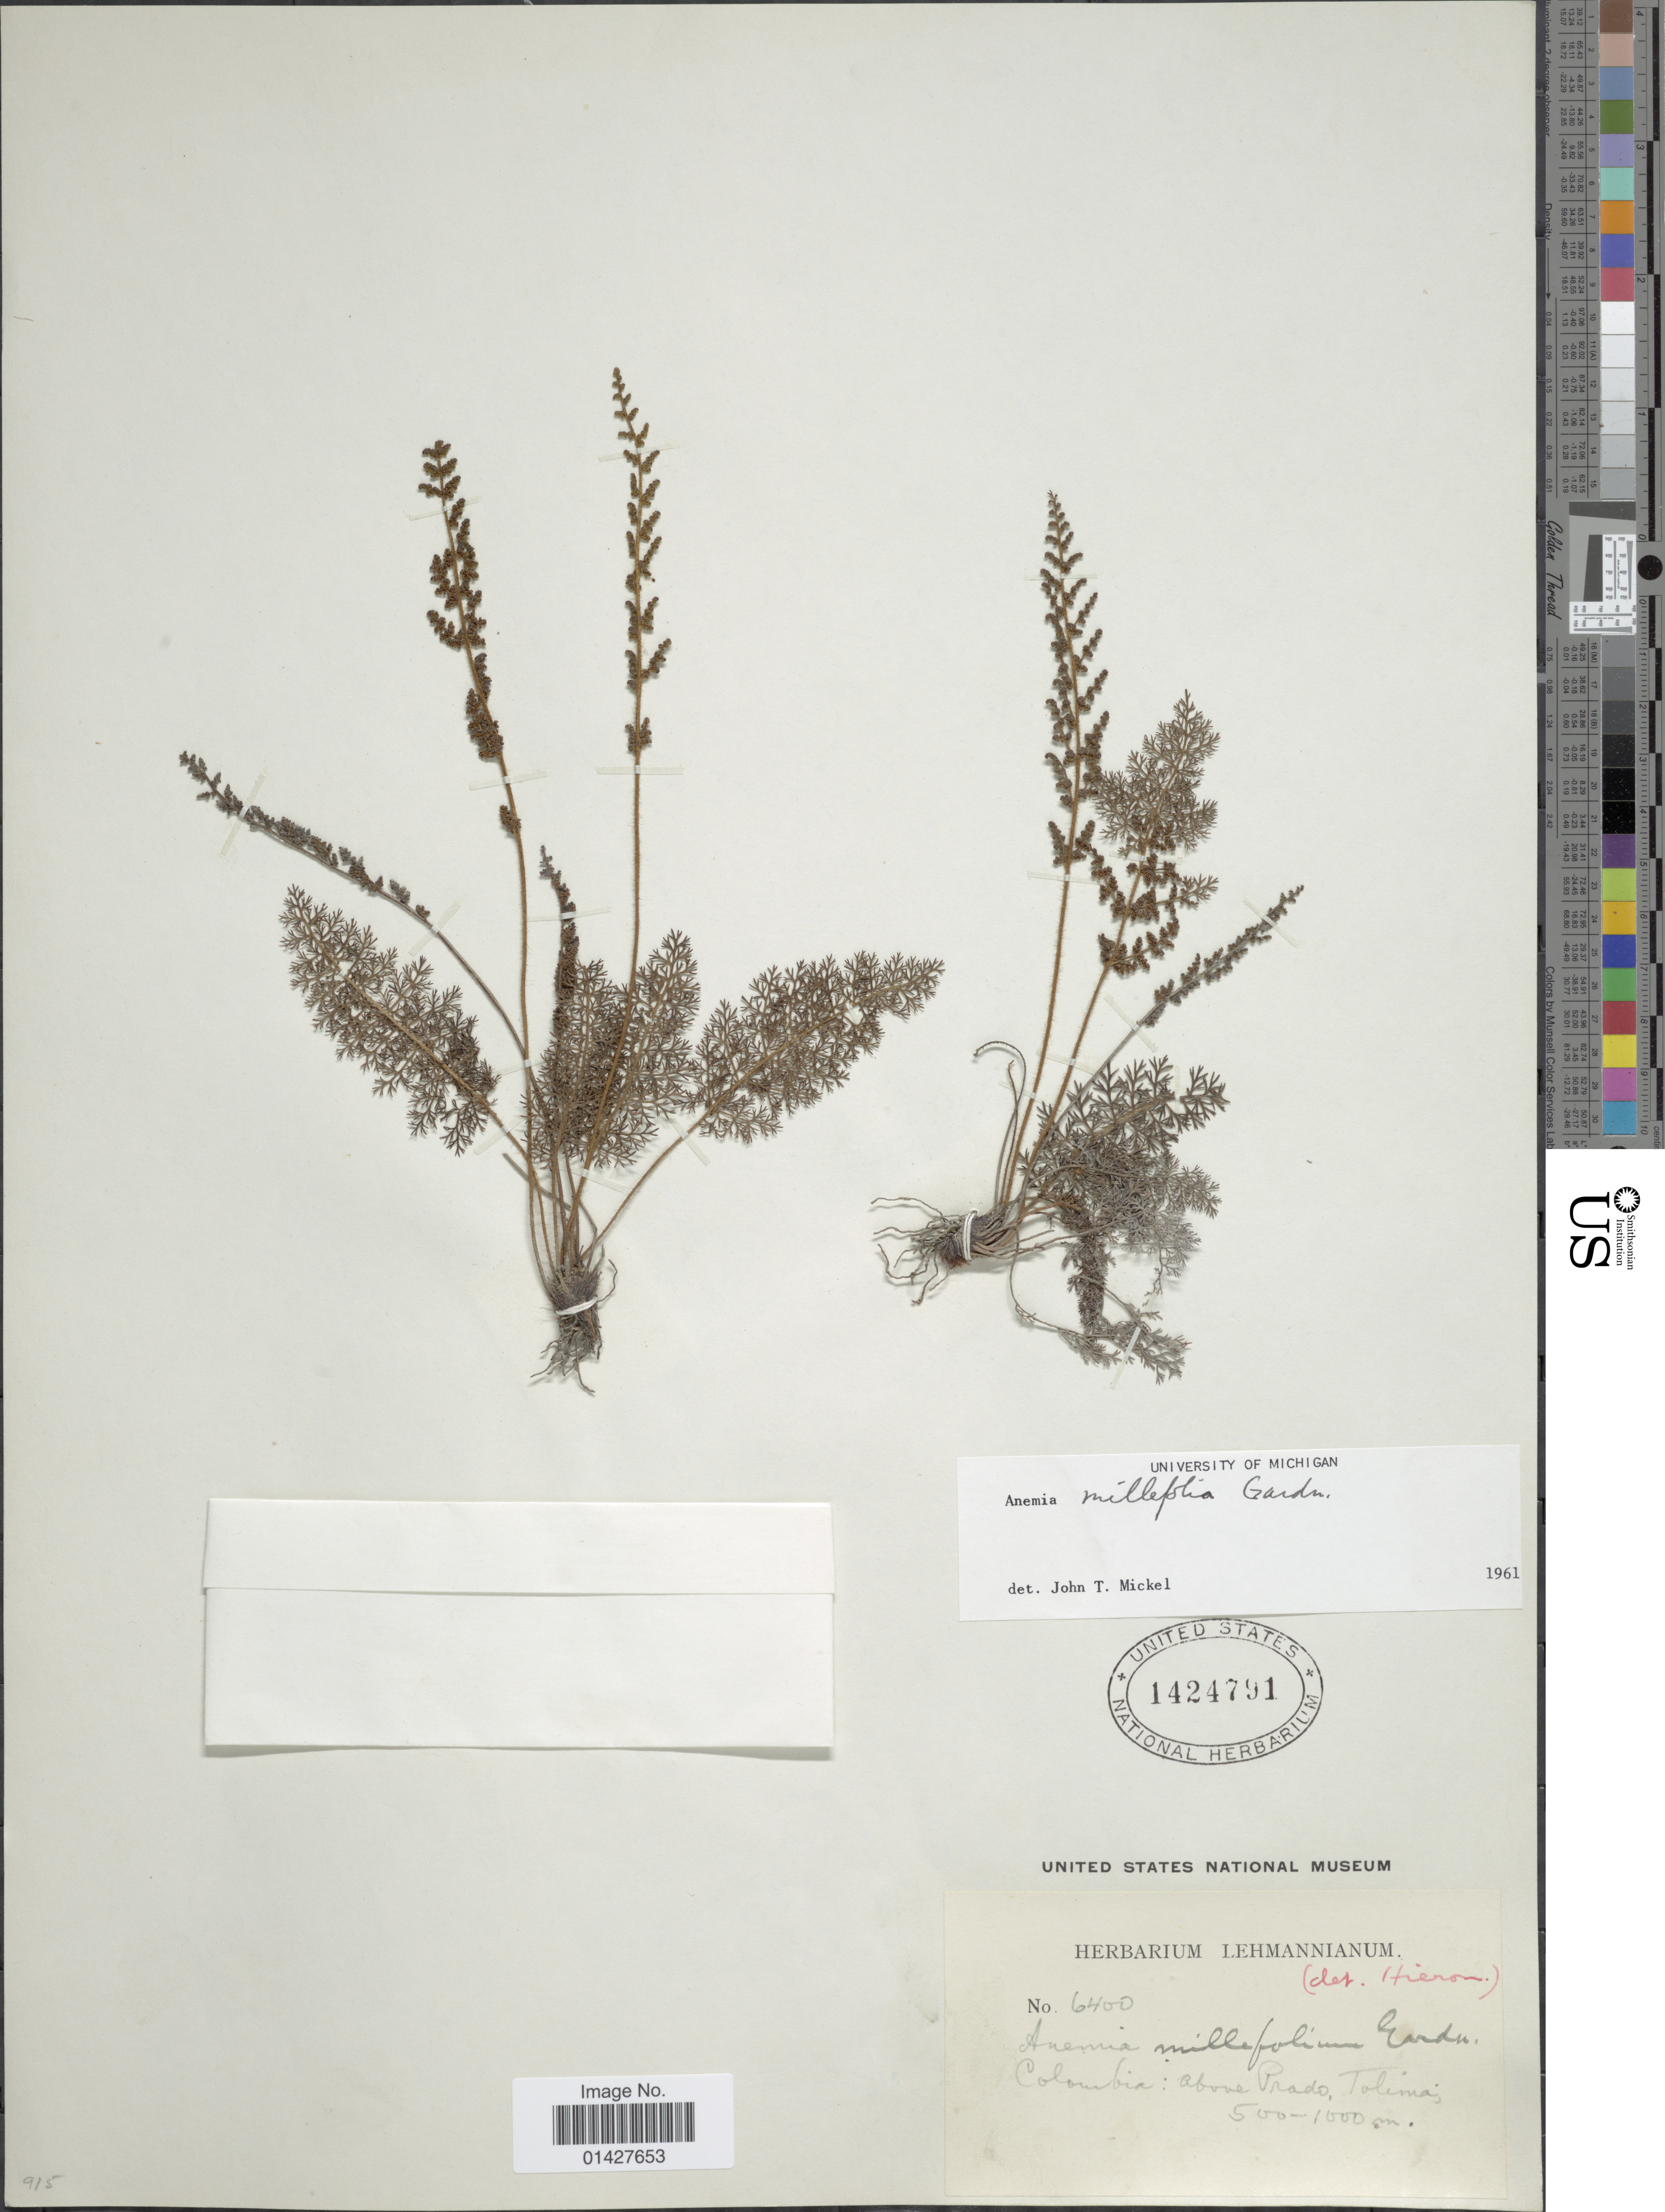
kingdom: Plantae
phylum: Tracheophyta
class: Polypodiopsida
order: Schizaeales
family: Anemiaceae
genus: Anemia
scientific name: Anemia millefolia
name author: (Gardner) C. Presl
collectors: ex herb. Lehmannianum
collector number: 6400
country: Colombia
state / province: Tolima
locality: Above Prado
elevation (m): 500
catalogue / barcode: US 1424791